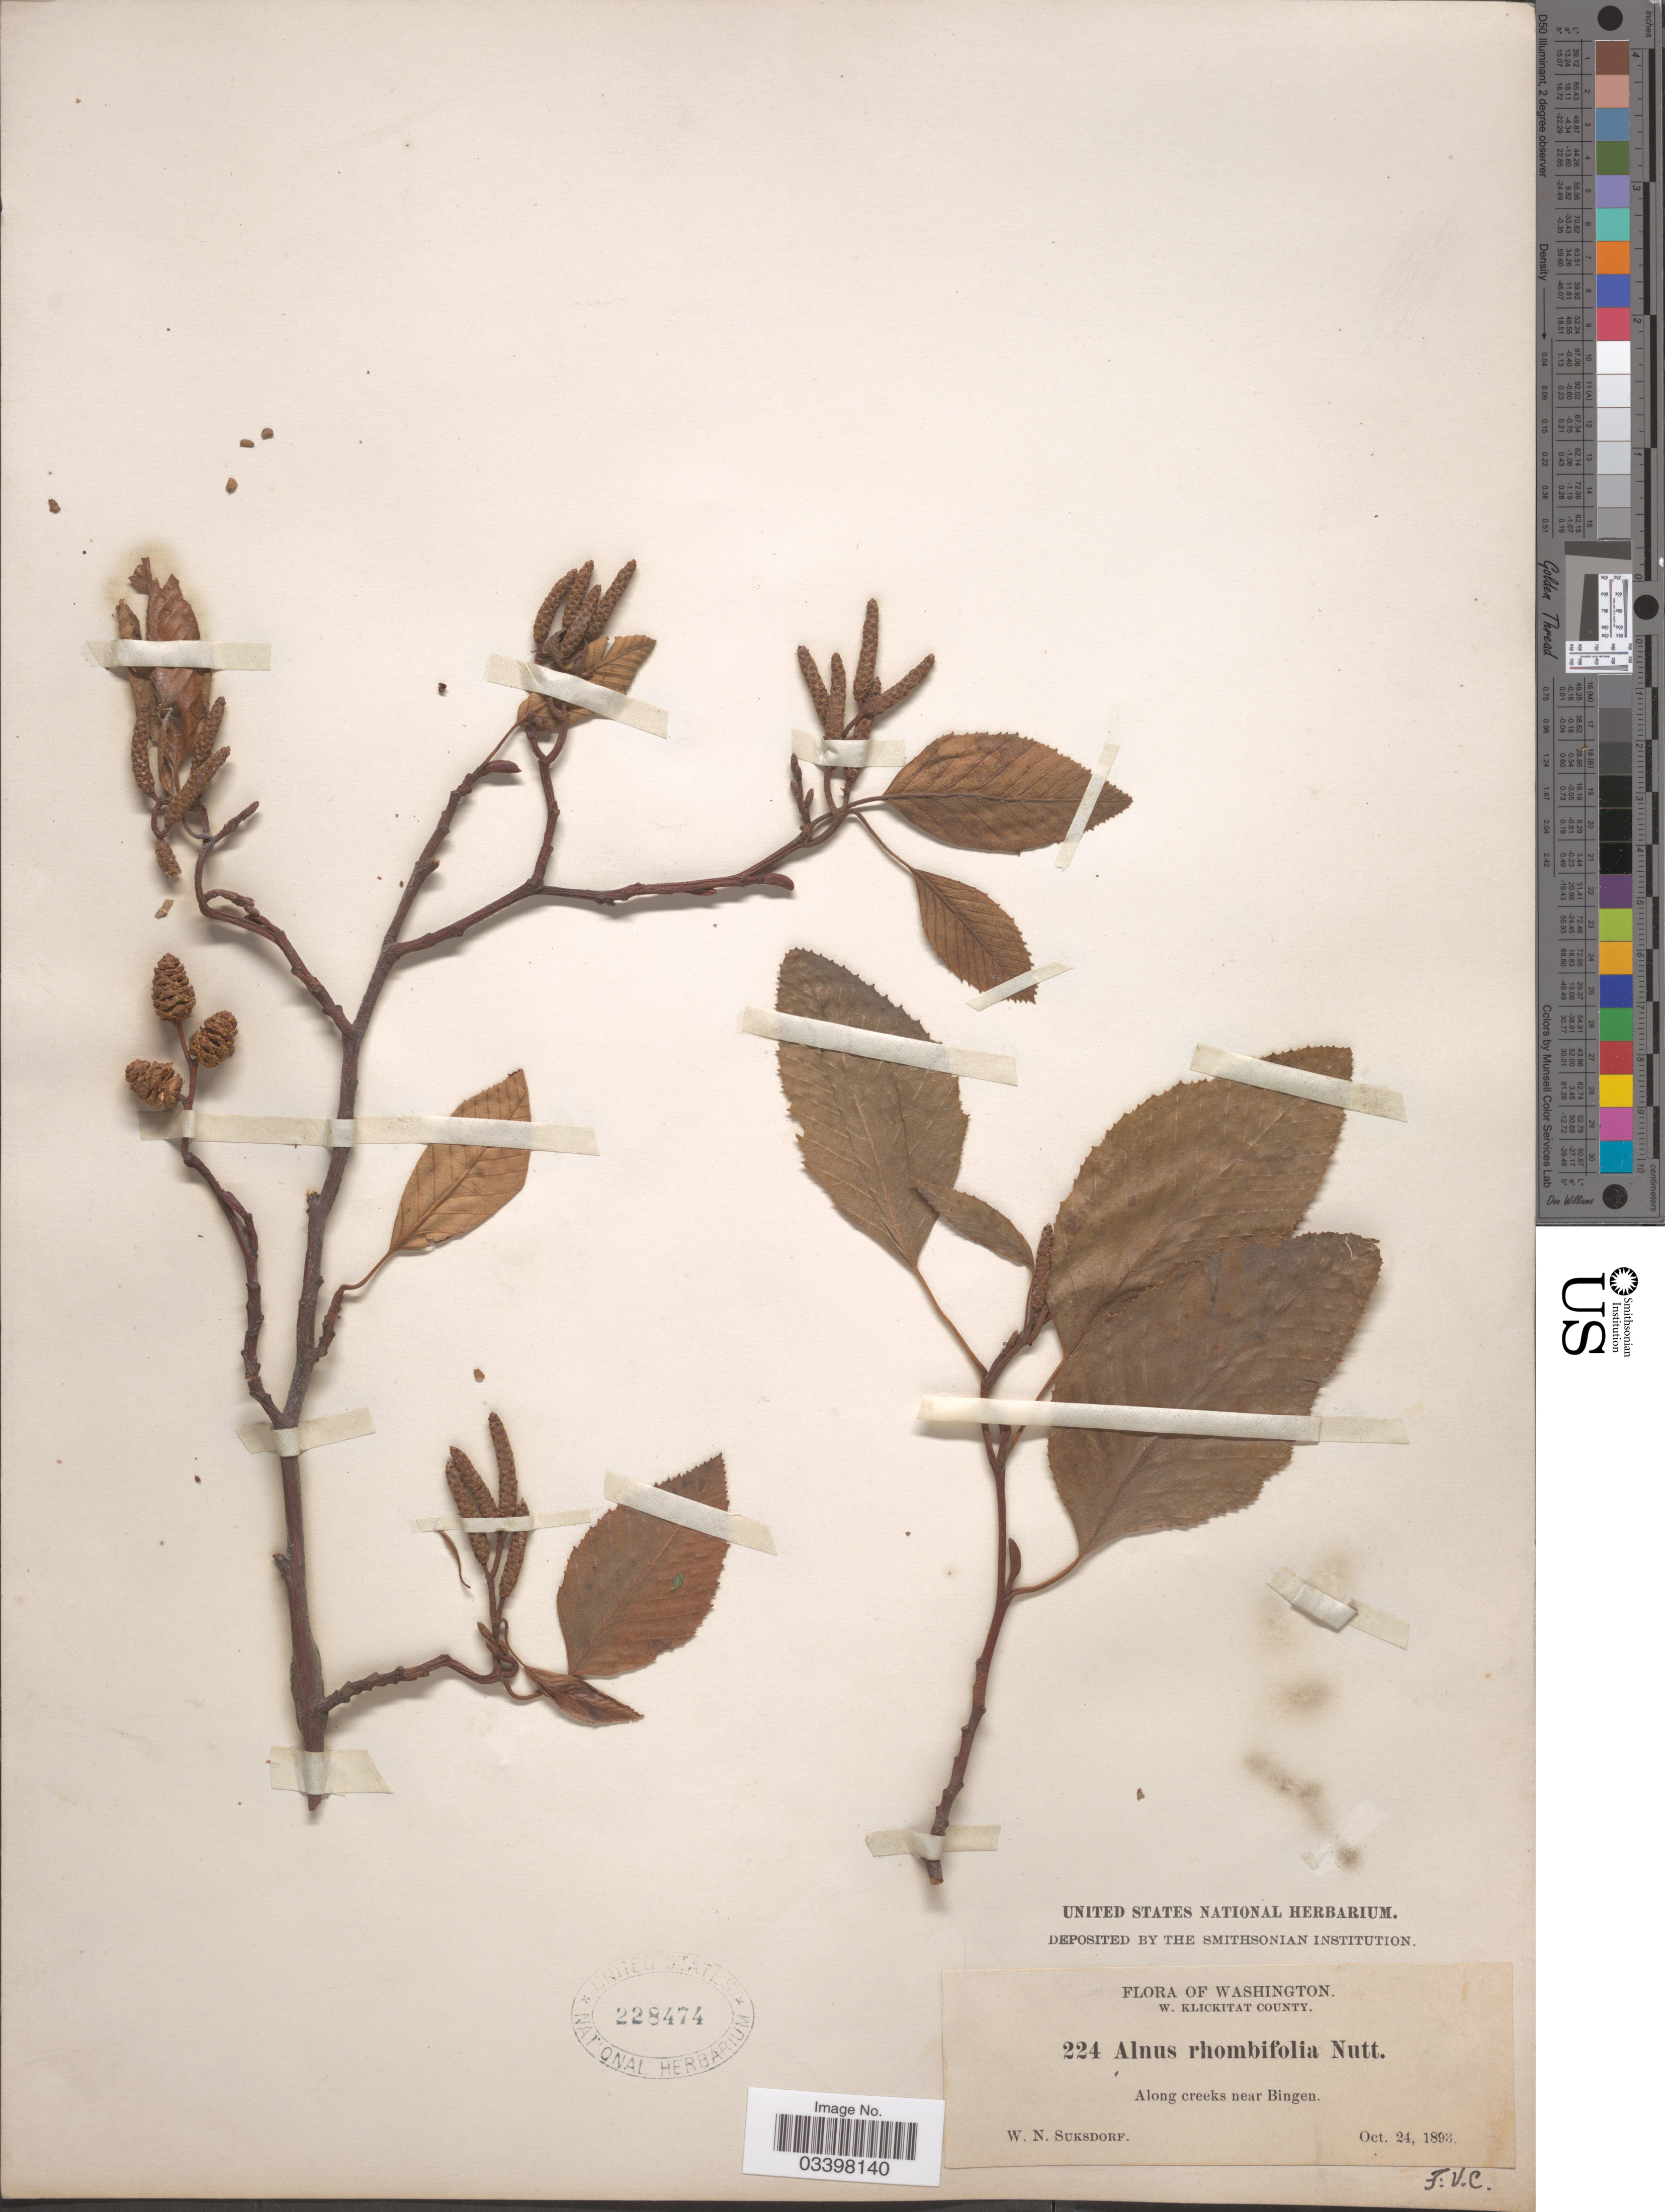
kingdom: Plantae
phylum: Tracheophyta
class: Magnoliopsida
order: Fagales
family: Betulaceae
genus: Alnus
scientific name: Alnus rhombifolia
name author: Nutt.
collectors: W. N. Suksdorf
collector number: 224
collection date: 1893-10-24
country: United States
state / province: Washington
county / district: Klickitat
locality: W. Klickitat County. Along creeks near Bingen.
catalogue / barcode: US 228474